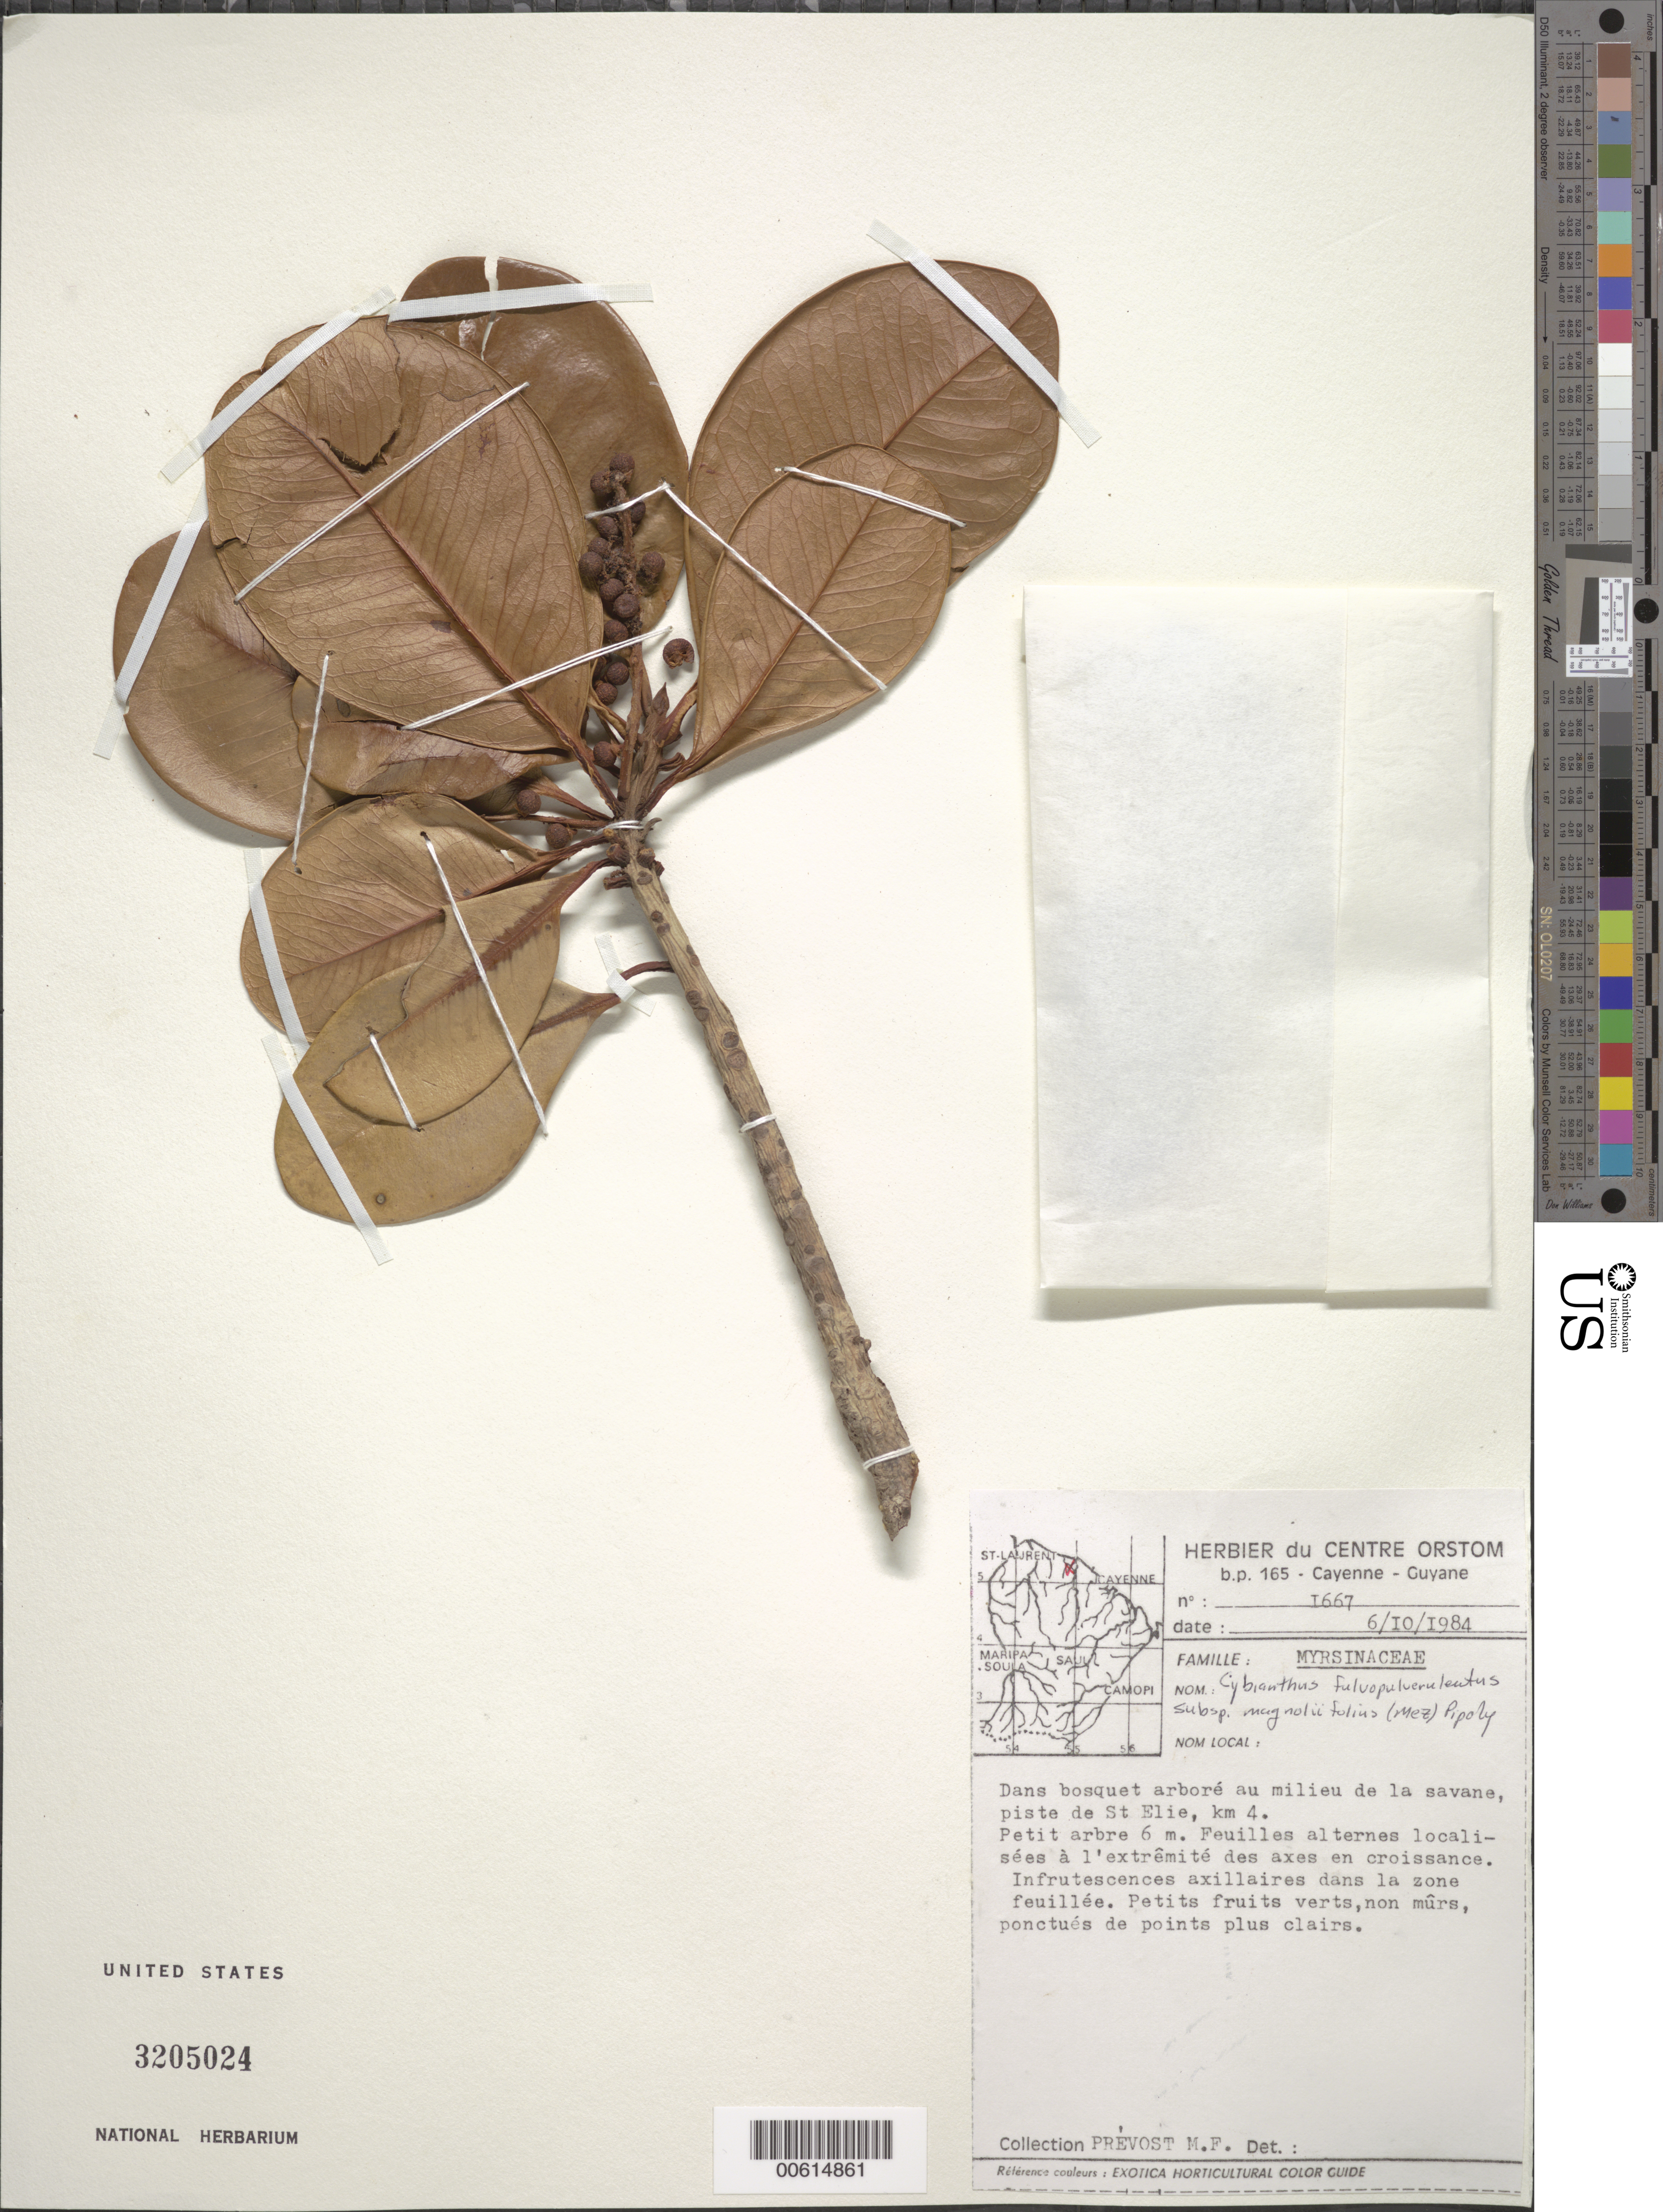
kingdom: Plantae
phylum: Tracheophyta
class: Magnoliopsida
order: Ericales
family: Primulaceae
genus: Cybianthus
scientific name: Cybianthus fulvopulverulentus subsp. magnoliifolius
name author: (Mez) Pipoly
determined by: Pipoly, J. J., III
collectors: M.-F. Prévost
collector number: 1667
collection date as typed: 6-Oct-84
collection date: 1984-10-06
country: French Guiana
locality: Piste de Saint-Élie, km 4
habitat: Sans bosquet arbore au milieu de la savane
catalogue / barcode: US 3205024